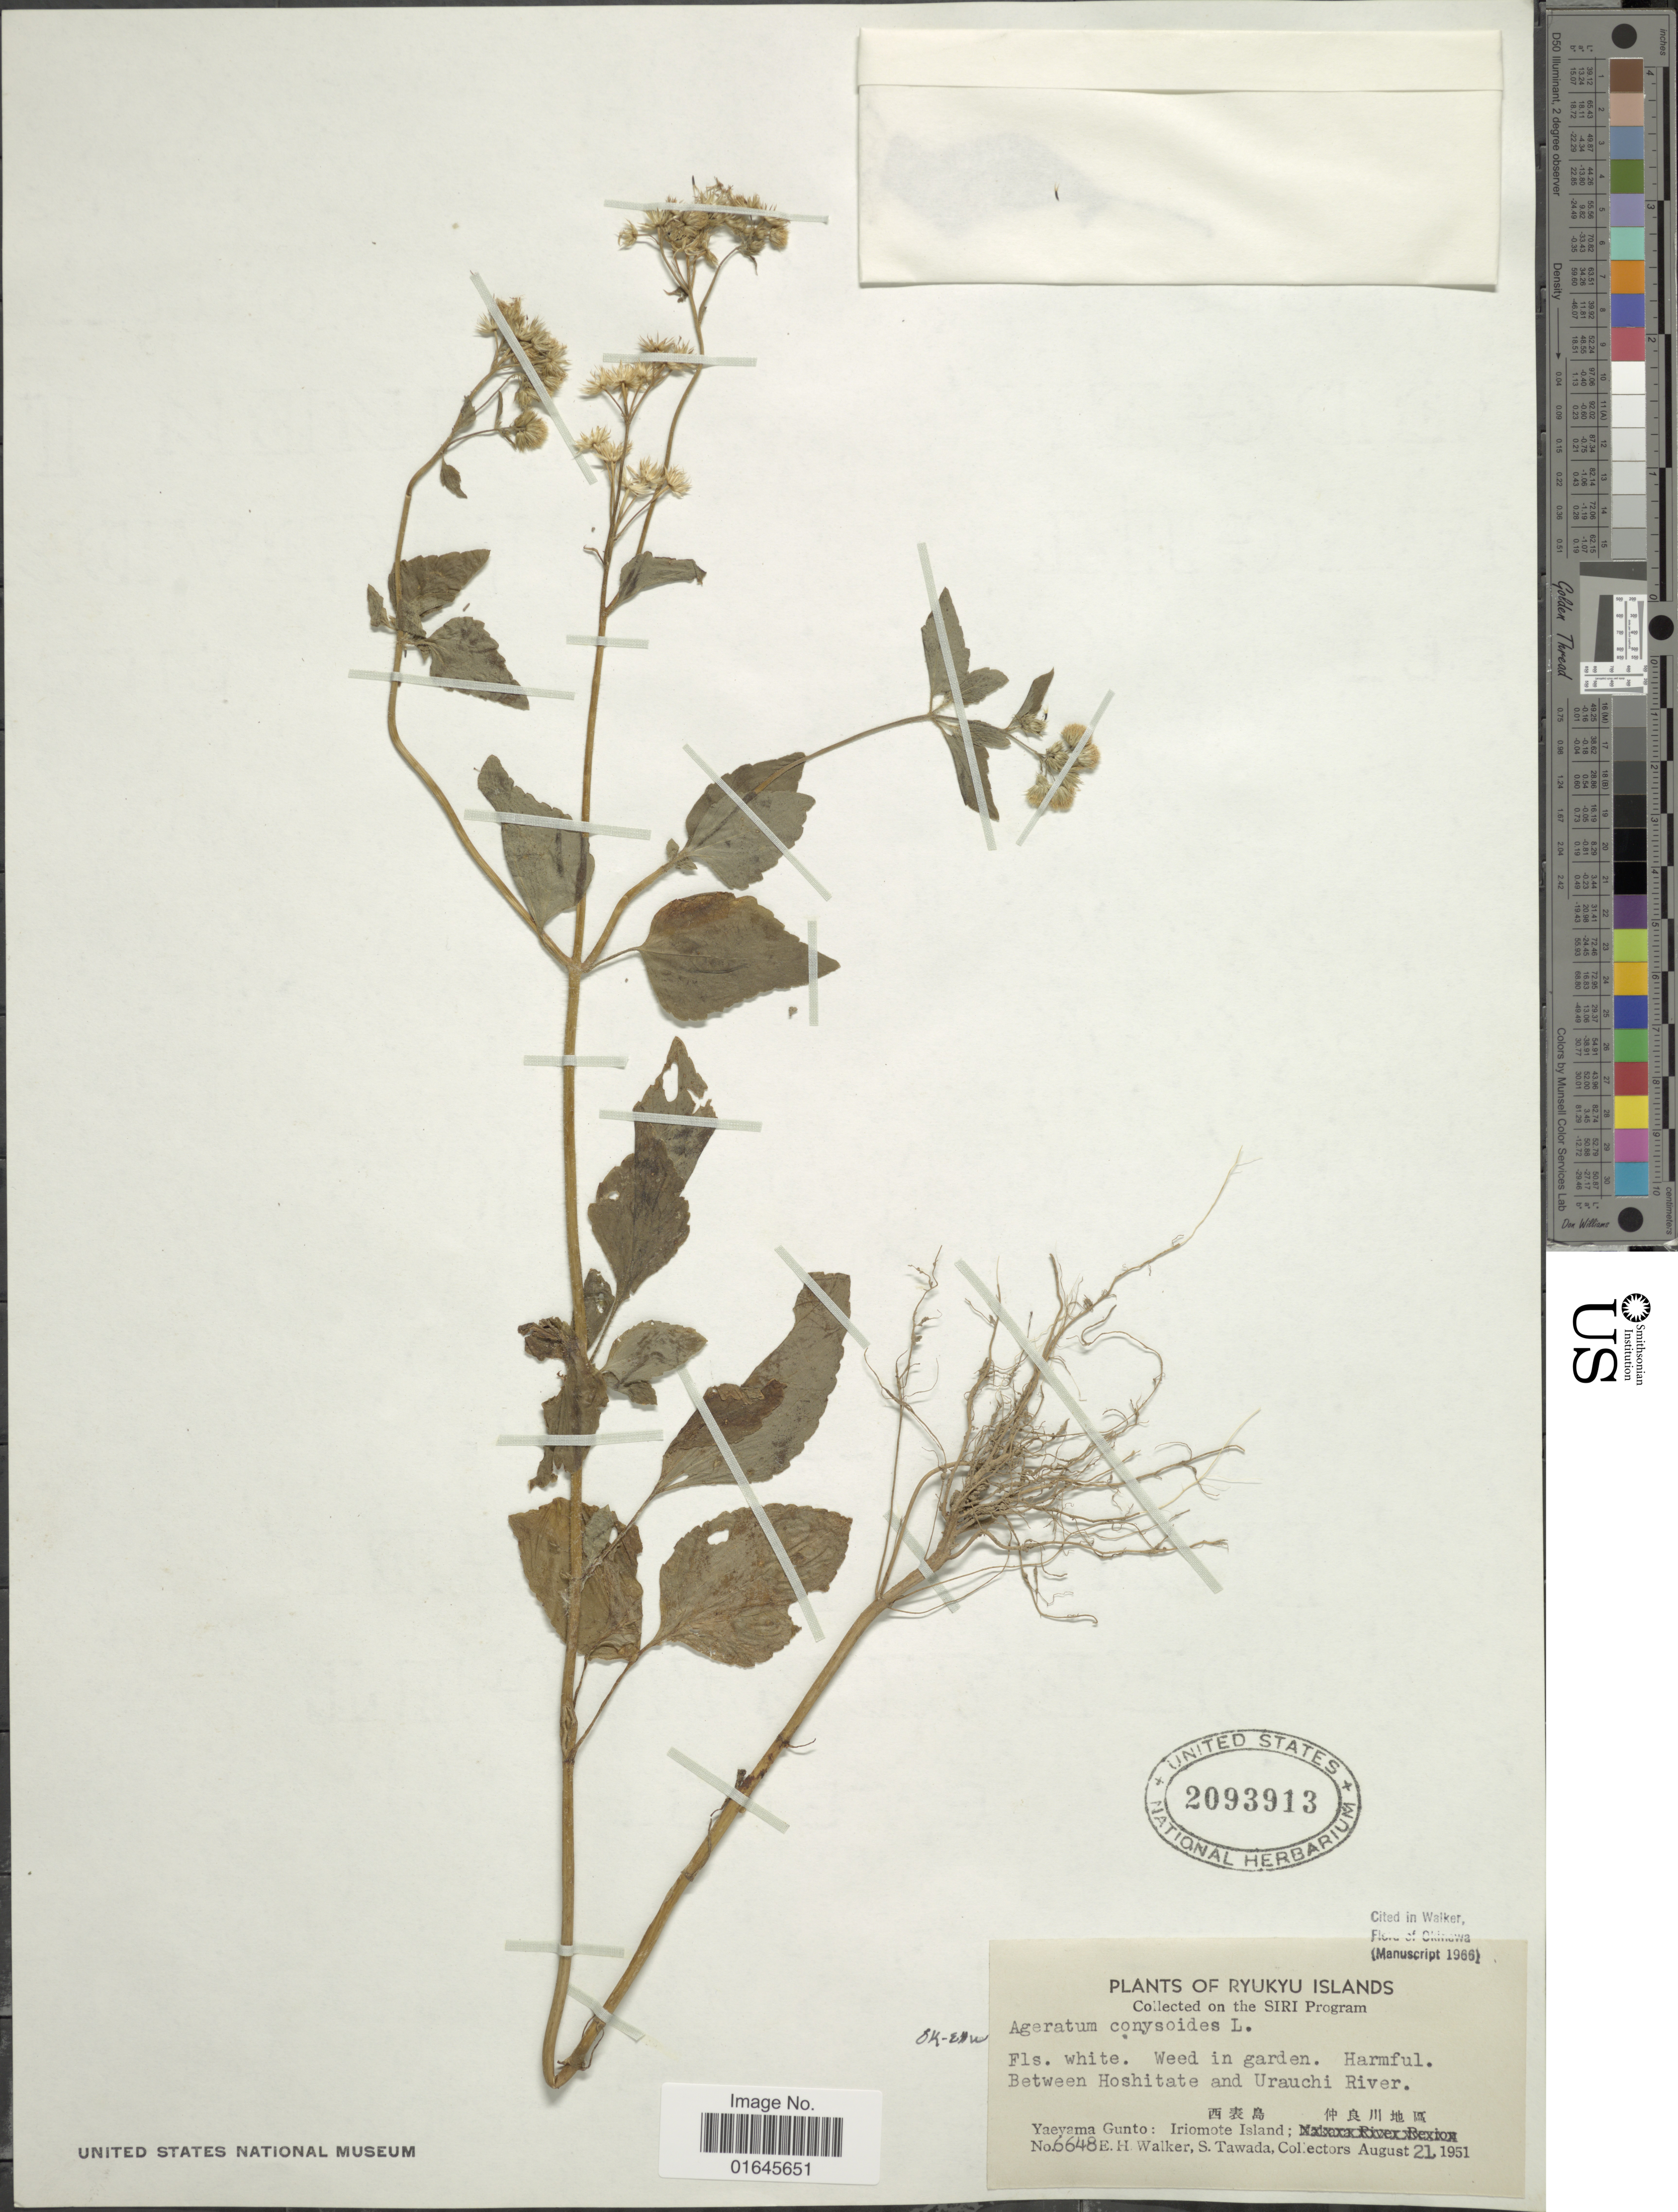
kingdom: Plantae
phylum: Tracheophyta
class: Magnoliopsida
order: Asterales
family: Asteraceae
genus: Ageratum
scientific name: Ageratum conyzoides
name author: L.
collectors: E. H. Walker & S. Tawada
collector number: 6648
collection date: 1951-08-21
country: Japan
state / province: Okinawa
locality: Ryukyu Islands, Between Hoshitate and Urauchi River, Yaeyama Gunto: Iriomote Island.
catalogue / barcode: US 2093913